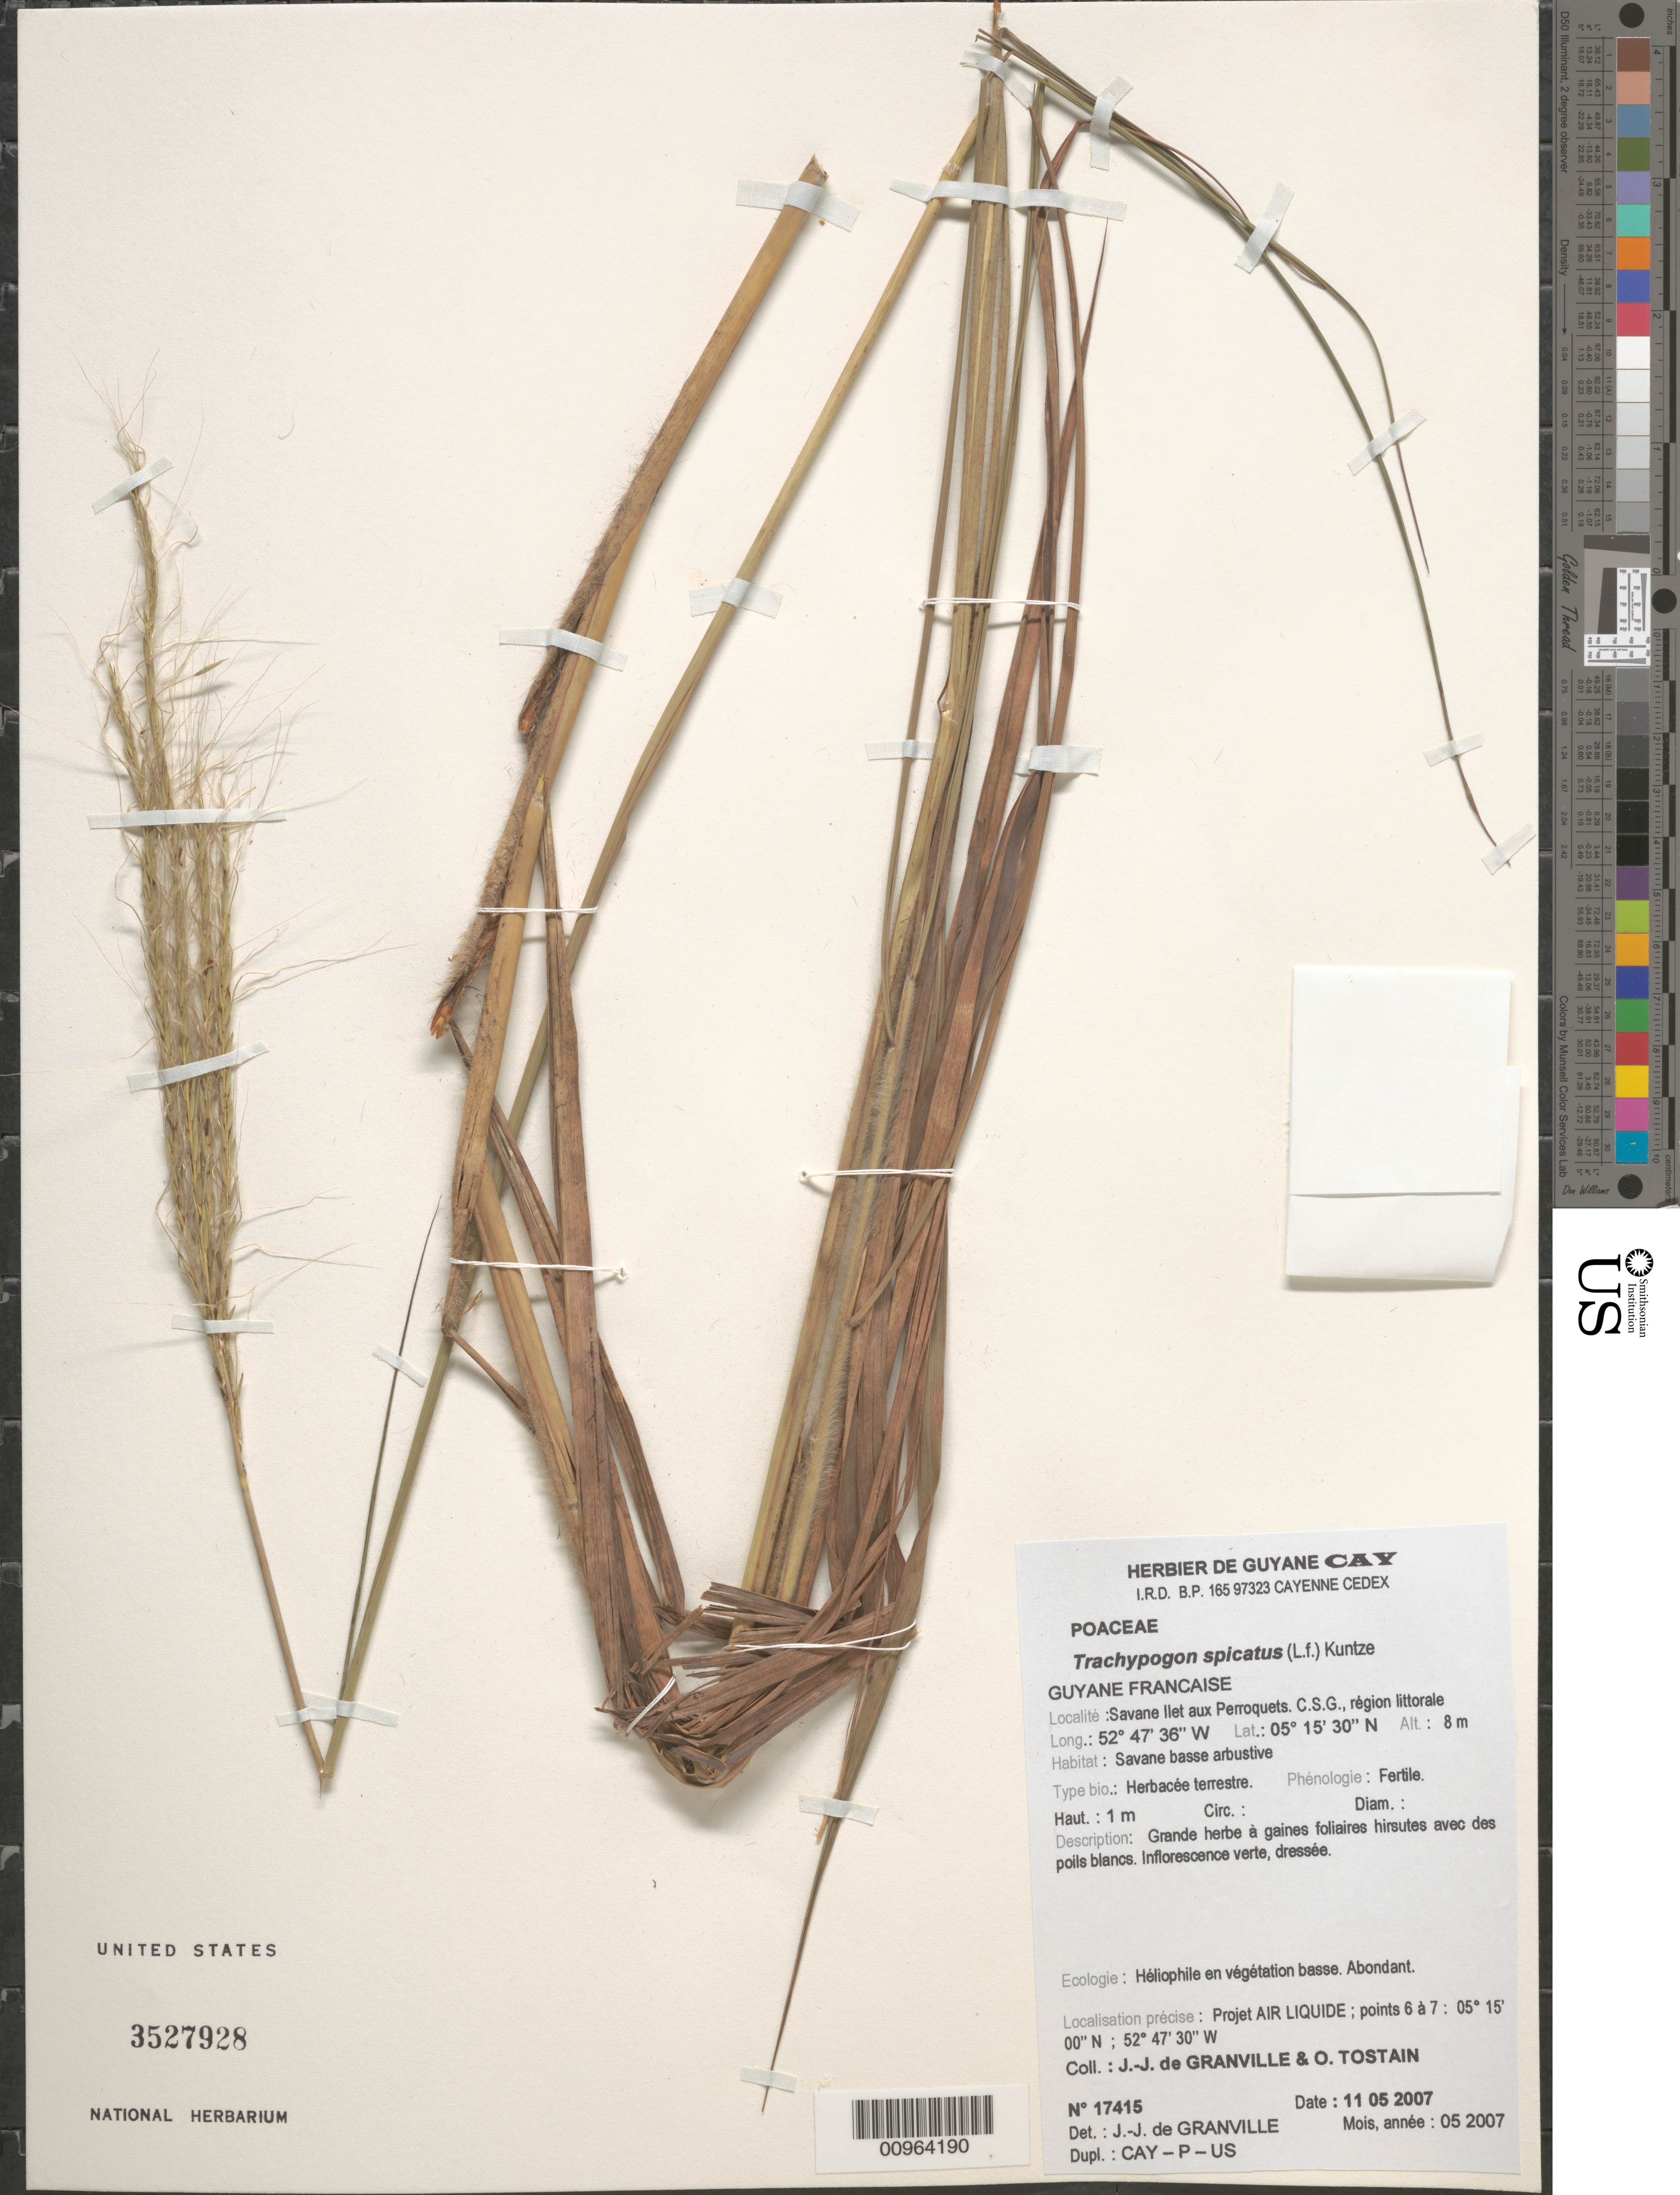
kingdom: Plantae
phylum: Tracheophyta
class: Liliopsida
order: Poales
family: Poaceae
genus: Trachypogon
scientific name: Trachypogon spicatus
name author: (L. f.) Kuntze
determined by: Granville, J. J. de, (CAY), Institut de Recherche pour le Developpement (IRD) (FRENCH GUIANA)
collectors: J.-J. de Granville & O. Tostain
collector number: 17415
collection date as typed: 11-May-07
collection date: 2007-05-11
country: French Guiana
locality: Crique Karouabo, C.S.G., Site Ariane 4. Projet AIR LIQUIDE; points 6 a 7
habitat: Region littorale. Savane basse arbustive. Heliophile, en vegetation basse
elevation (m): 8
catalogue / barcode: US 3527928